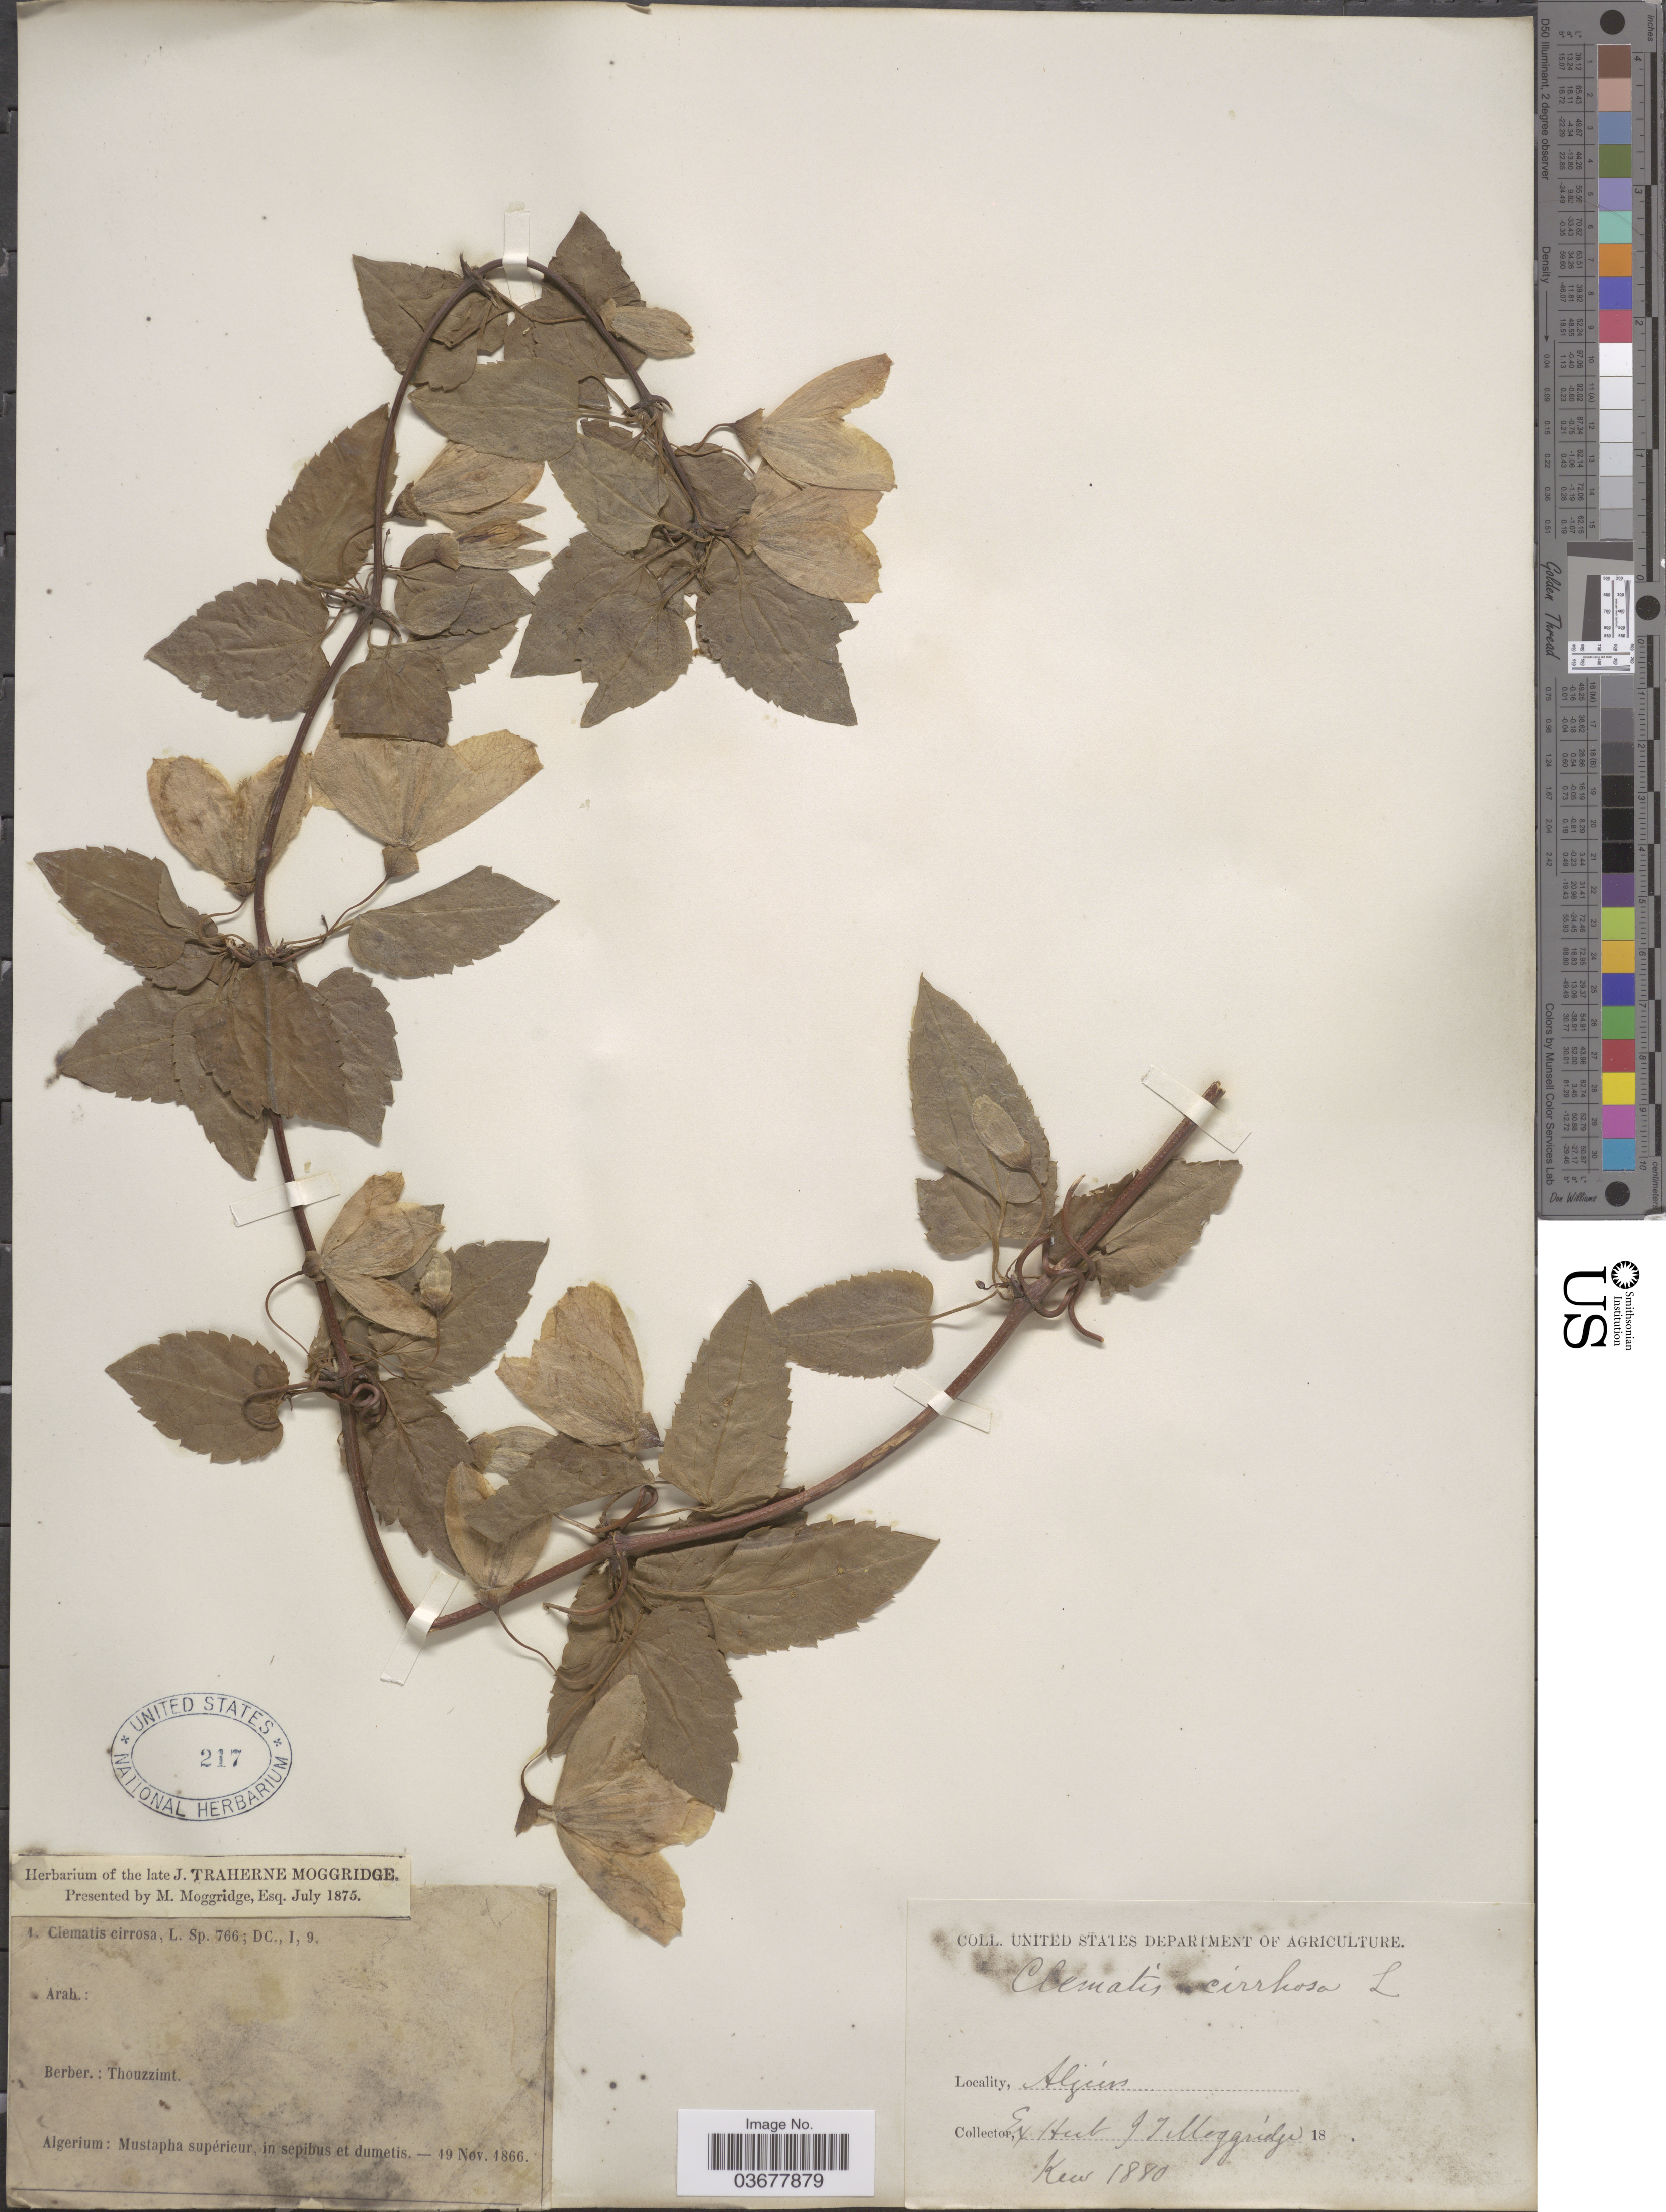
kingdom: Plantae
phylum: Tracheophyta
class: Magnoliopsida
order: Ranunculales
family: Ranunculaceae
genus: Clematis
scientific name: Clematis cirrhosa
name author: L.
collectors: ex herb. J.T. Moggridge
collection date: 1866-11-19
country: Algeria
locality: Mustapha supérieur, in sepibus et dumetis.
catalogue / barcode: US 217